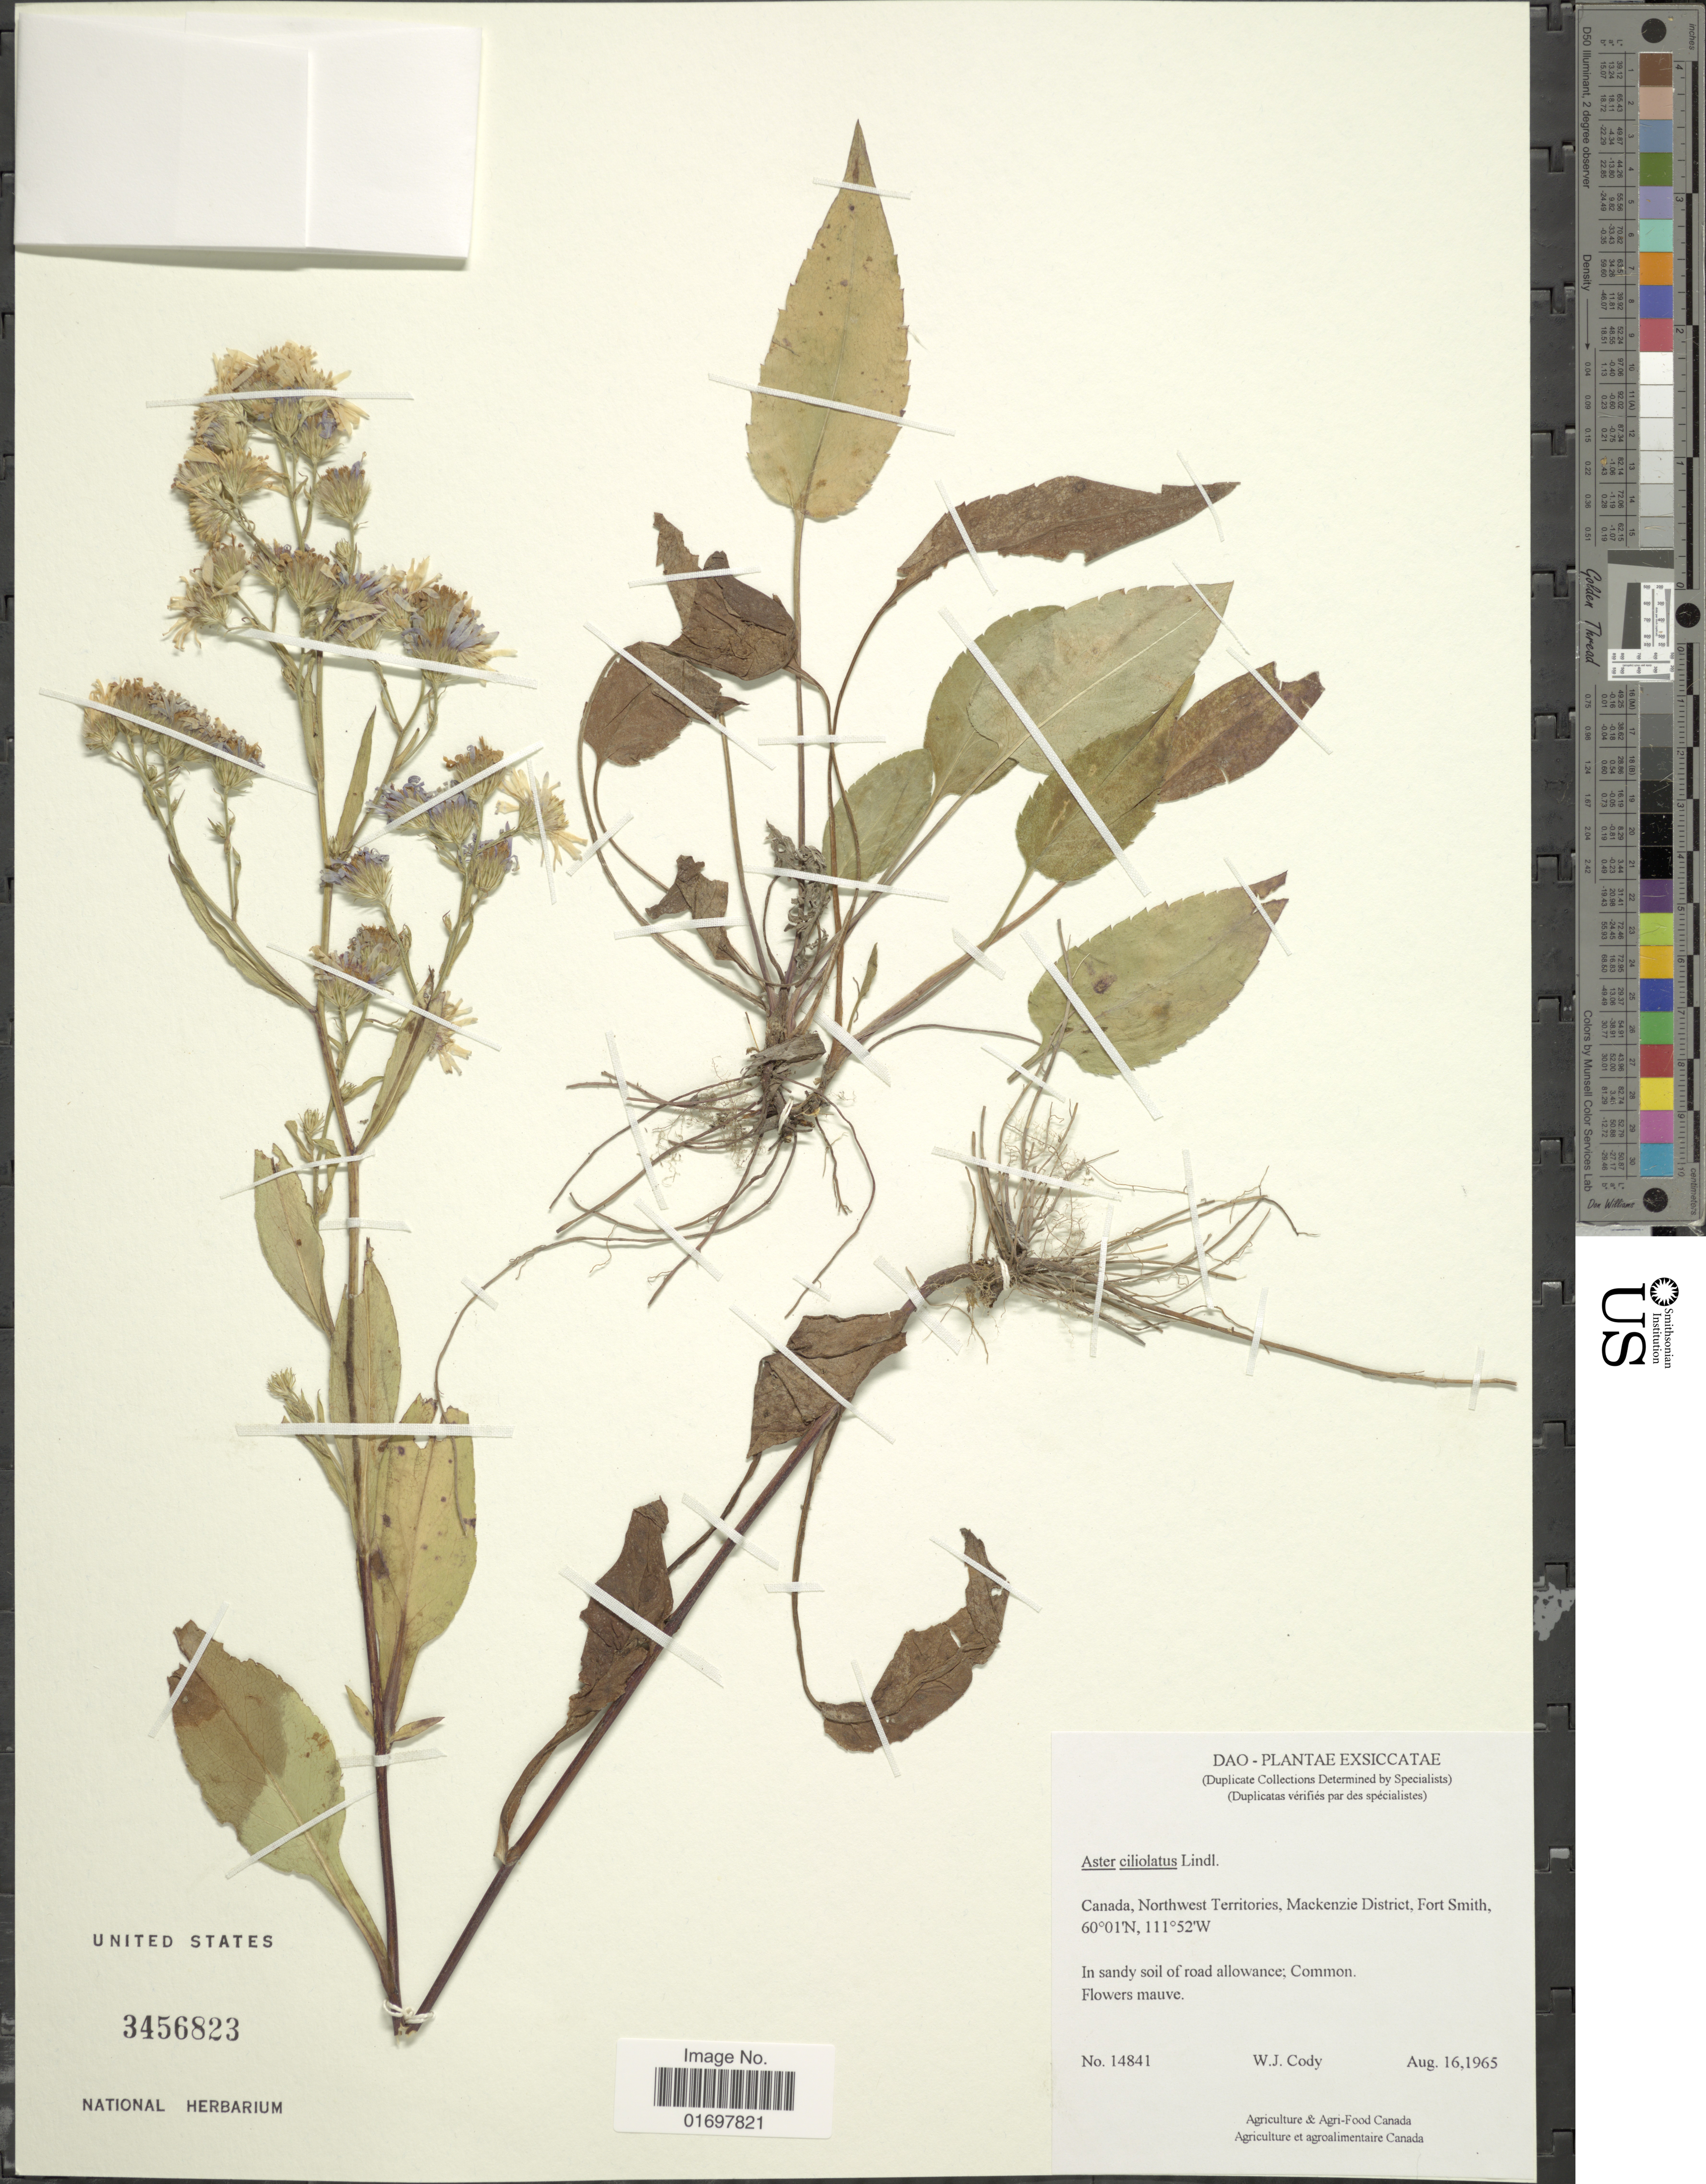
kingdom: Plantae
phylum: Tracheophyta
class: Magnoliopsida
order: Asterales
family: Asteraceae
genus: Symphyotrichum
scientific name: Symphyotrichum ciliolatum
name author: (Lindl.) Á. Löve & D. Löve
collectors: W. Cody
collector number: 14841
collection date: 1965-08-16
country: Canada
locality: Canada, Northwest Territories, Mackenzie District, Fort Smith.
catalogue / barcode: US 3456823